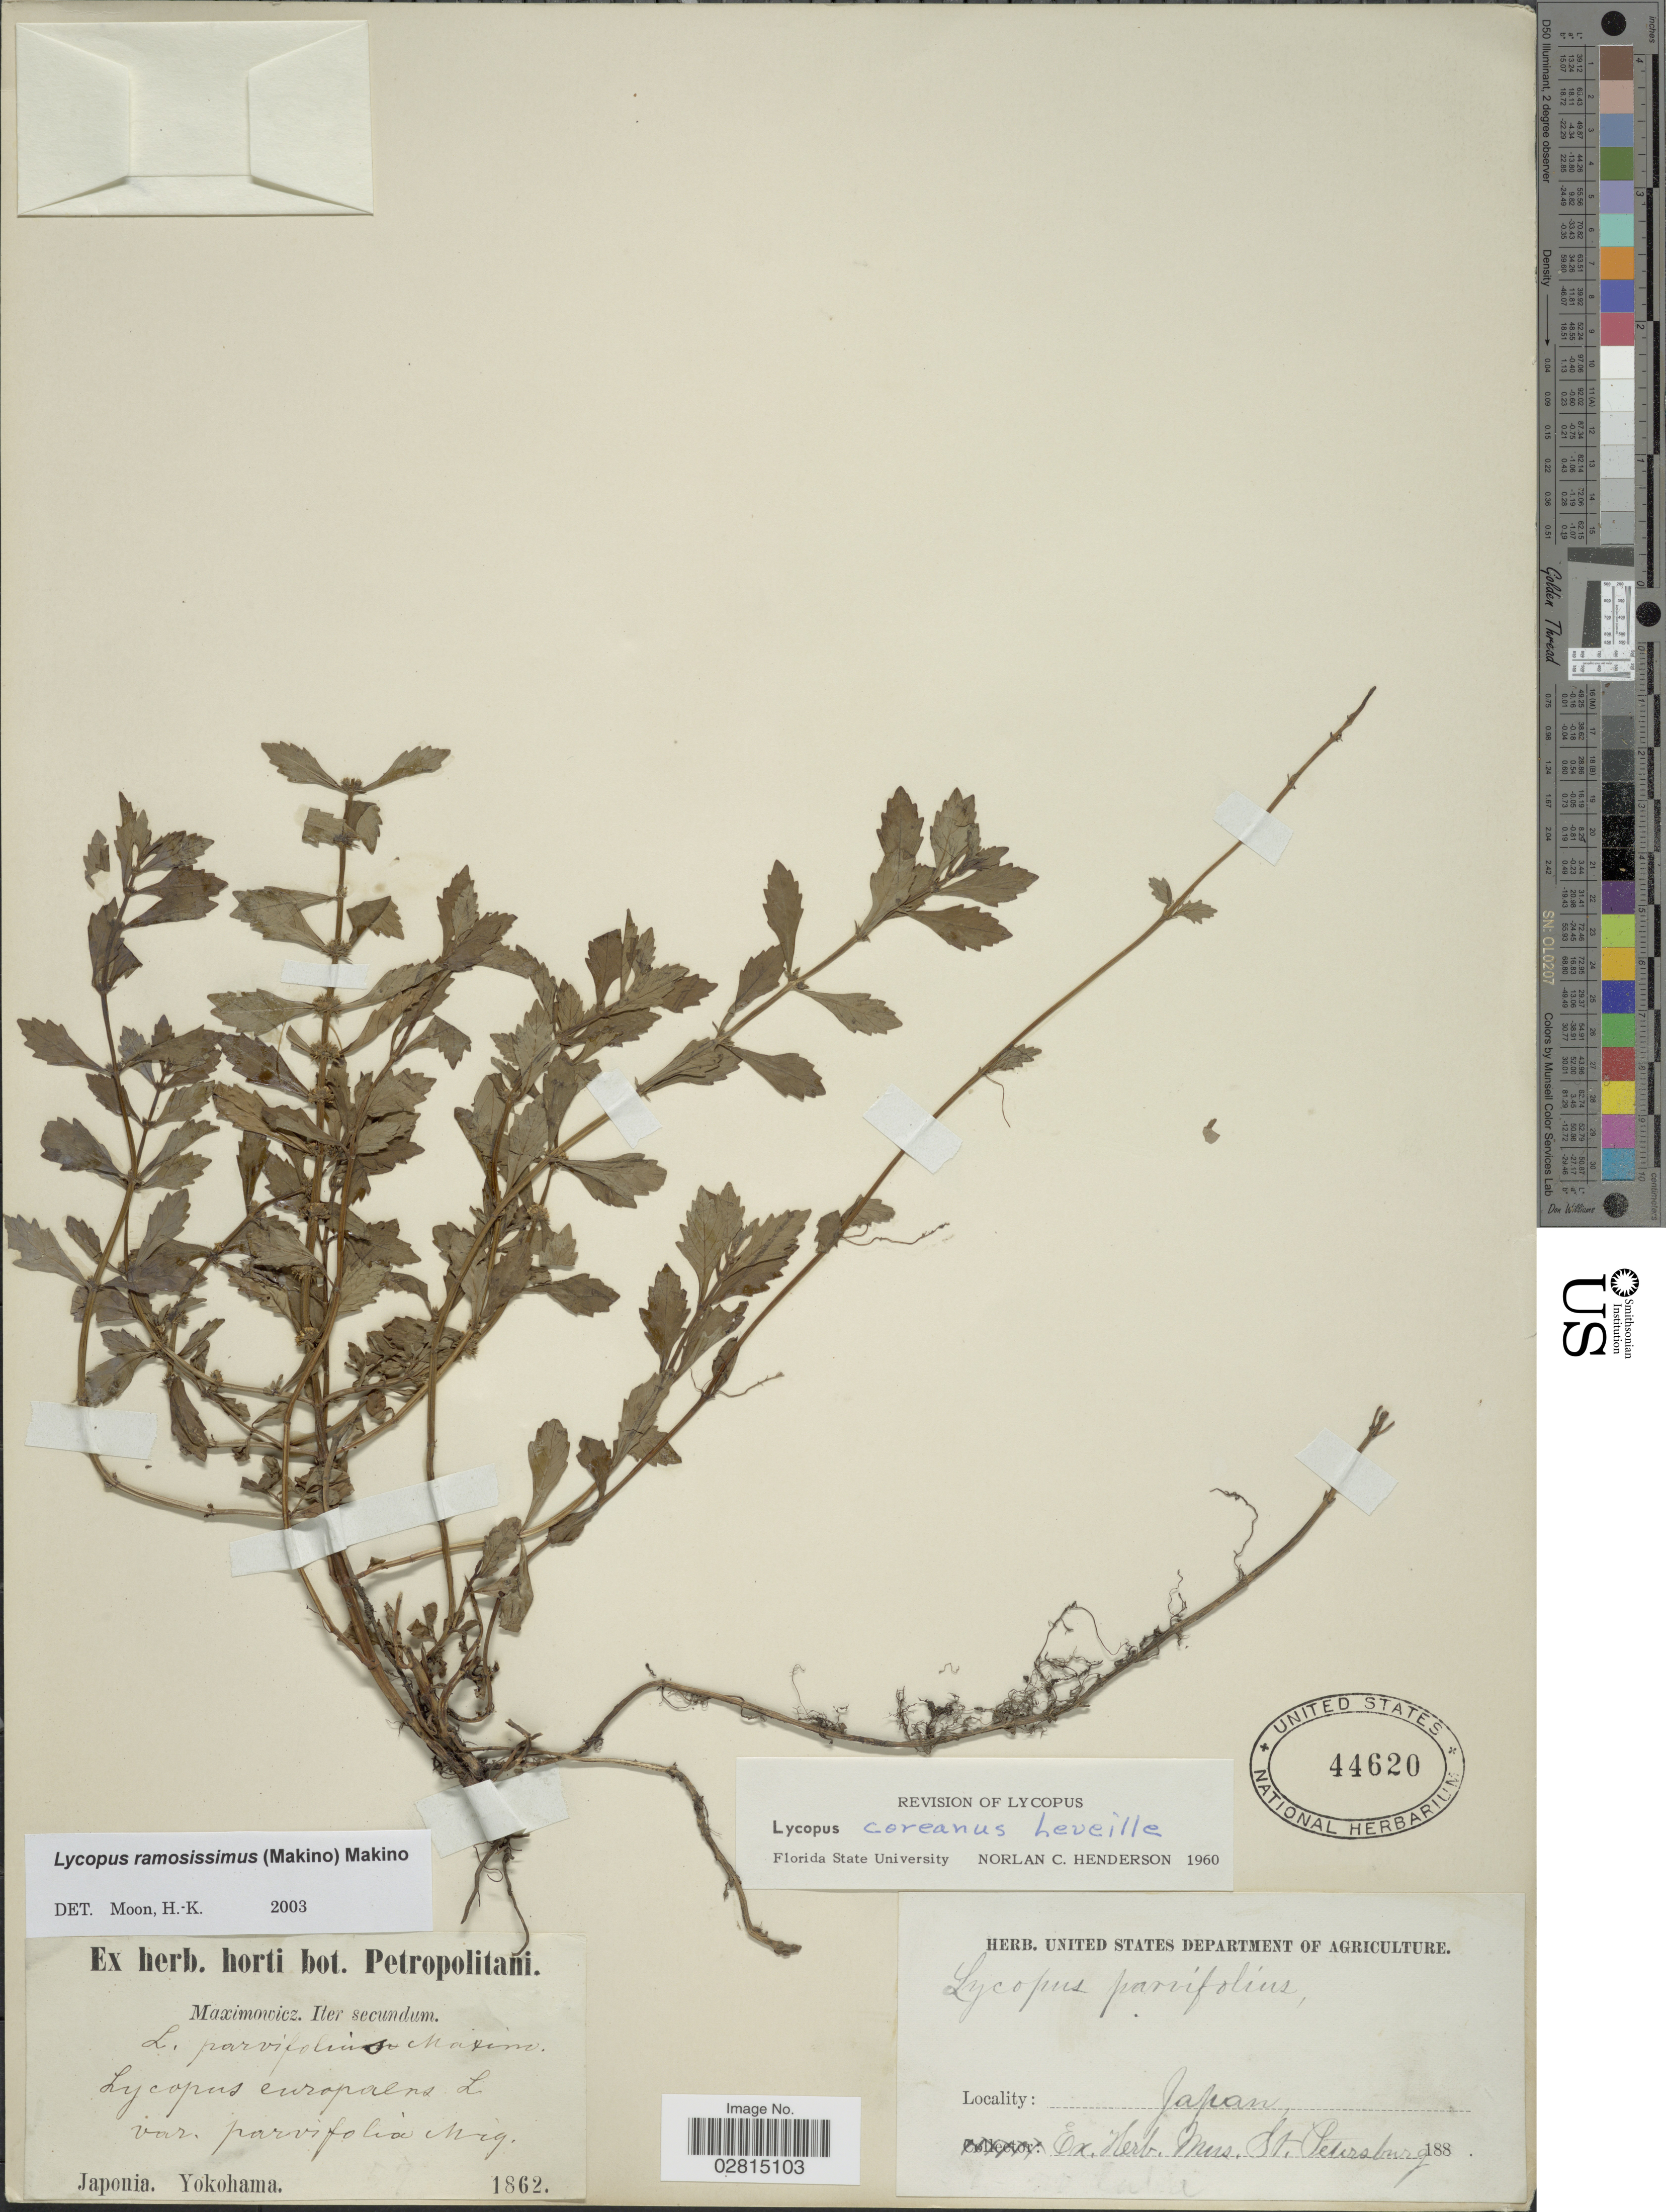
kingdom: Plantae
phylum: Tracheophyta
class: Magnoliopsida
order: Lamiales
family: Lamiaceae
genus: Lycopus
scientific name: Lycopus cavaleriei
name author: H. Lév.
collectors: -. Maximowicz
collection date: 1862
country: Japan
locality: Yokohama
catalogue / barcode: US 44620